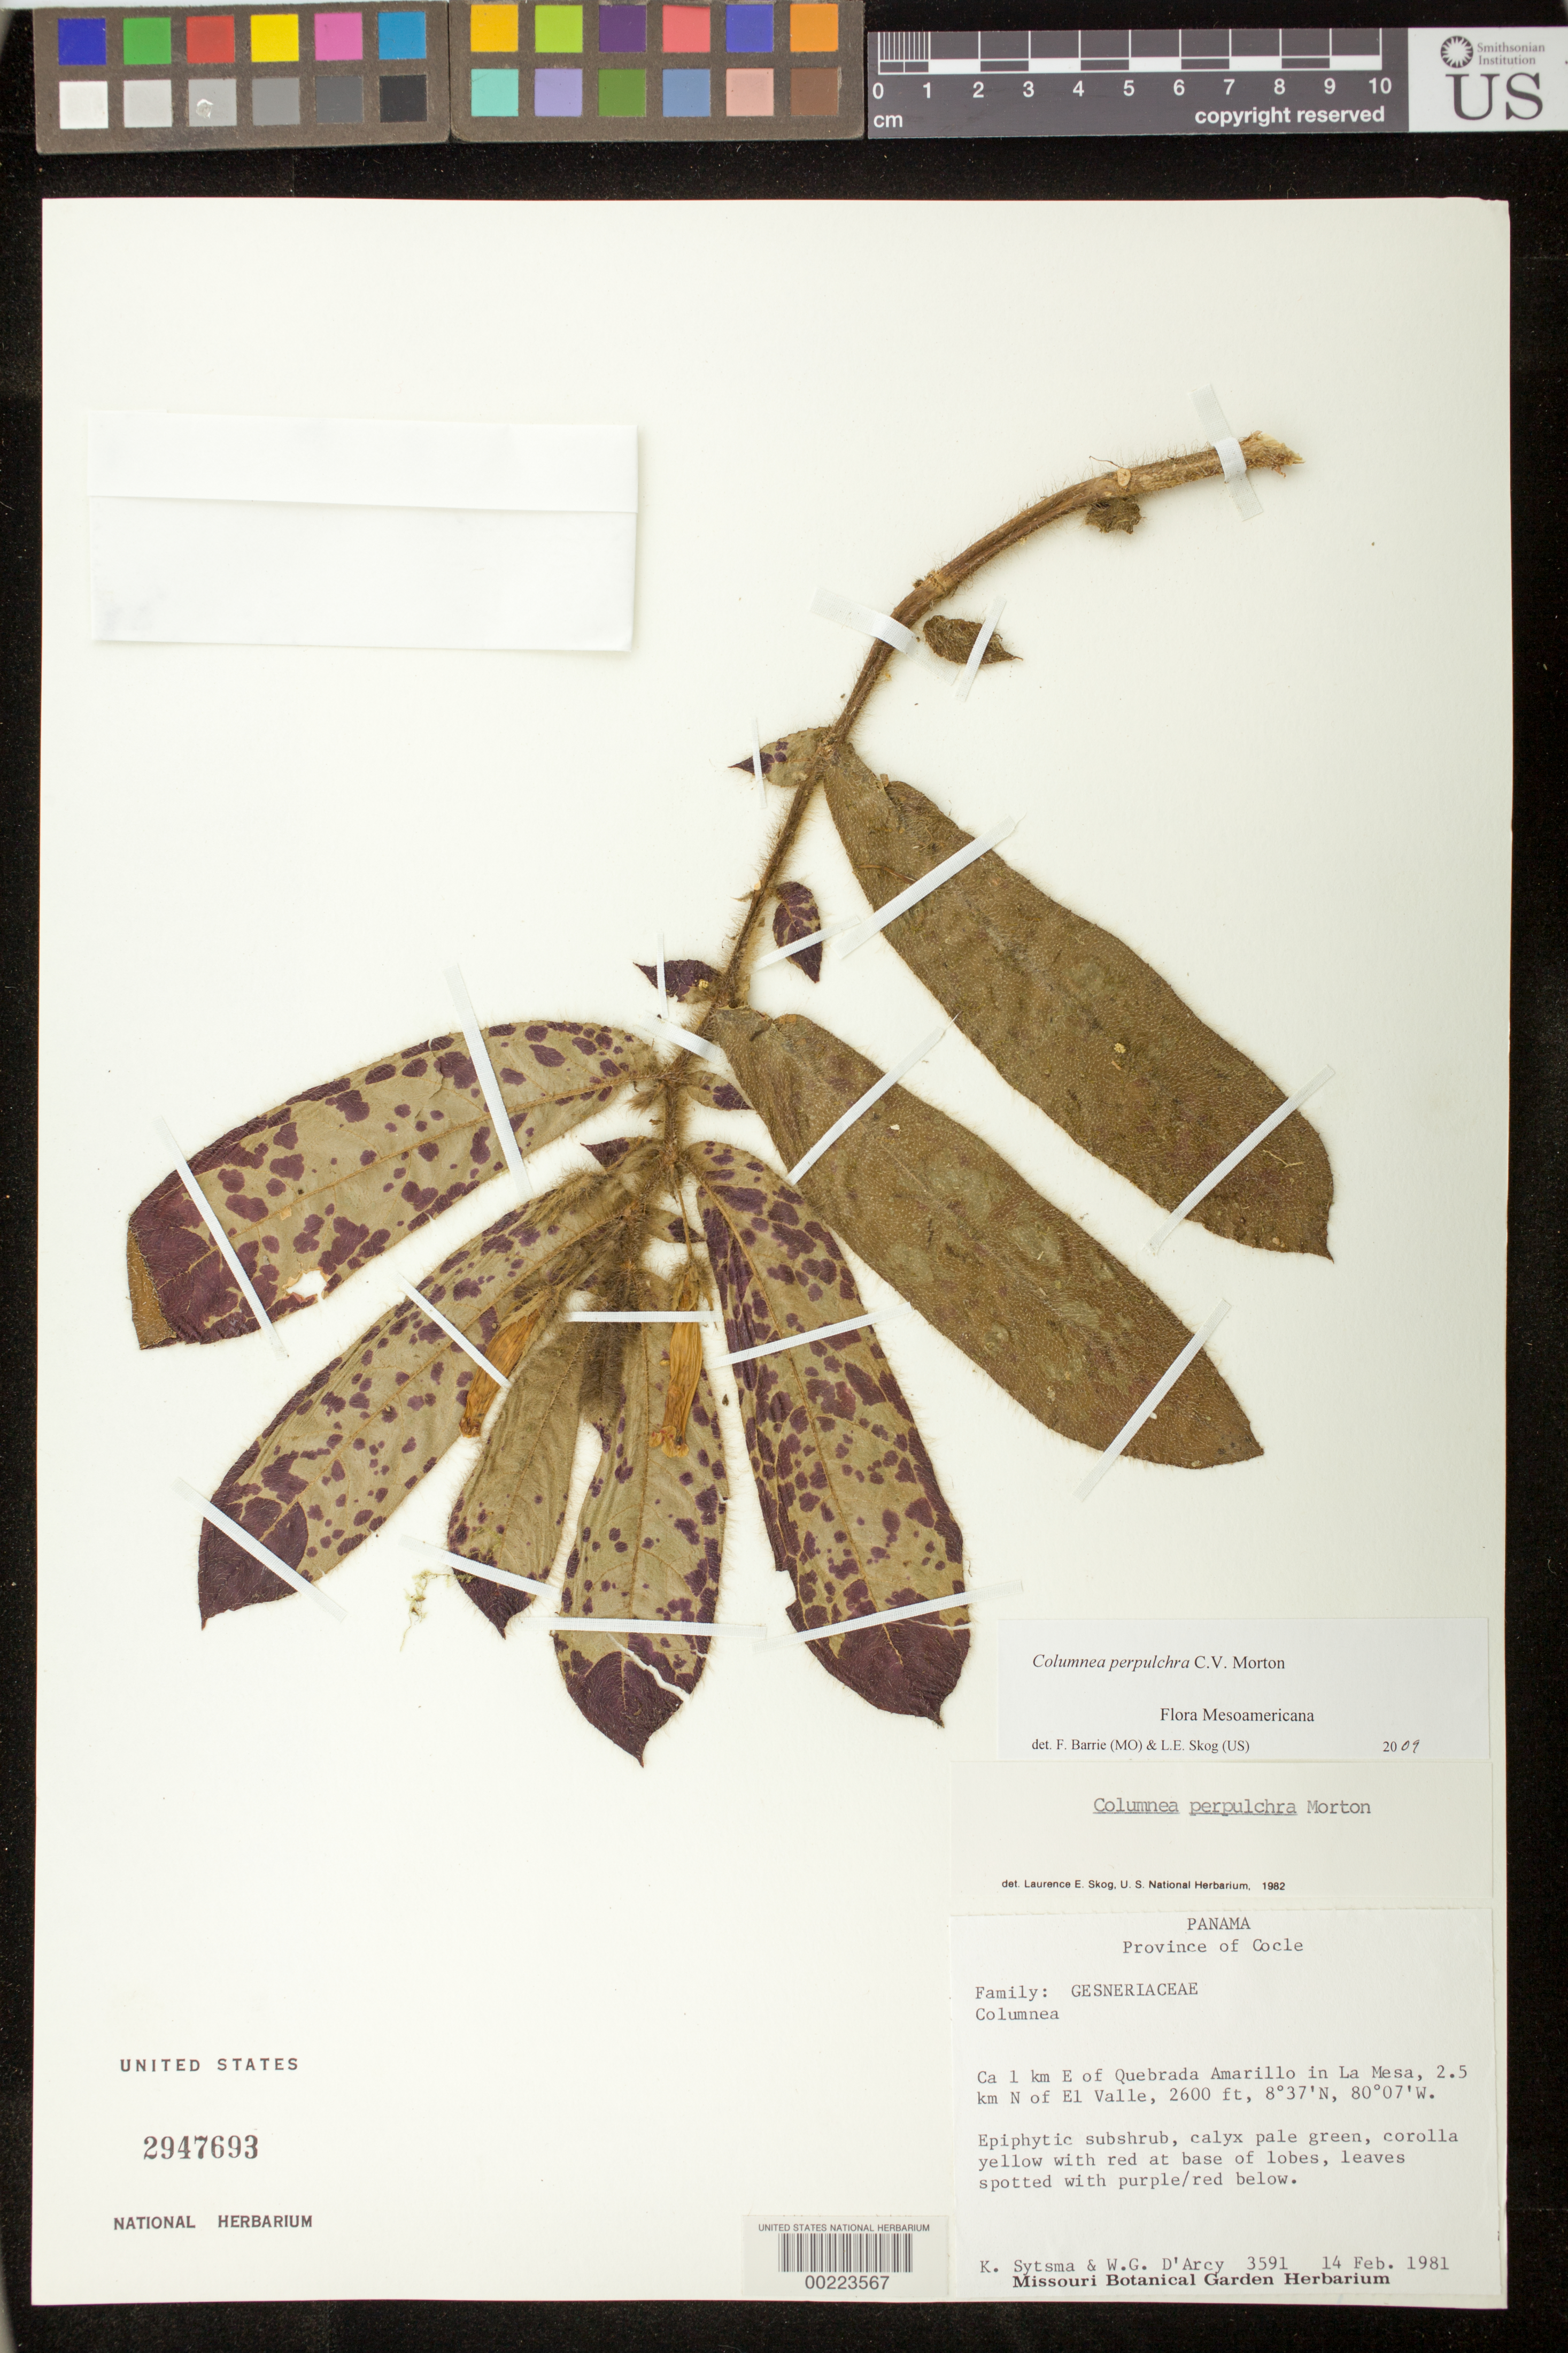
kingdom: Plantae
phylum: Tracheophyta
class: Magnoliopsida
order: Lamiales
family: Gesneriaceae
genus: Columnea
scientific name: Columnea perpulchra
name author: C.V. Morton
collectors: K. J. Sytsma & W. G. D'Arcy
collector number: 3591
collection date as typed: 14 Feb 1981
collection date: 1981-02-14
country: Panama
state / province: Coclé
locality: Ca. 1 km E of Quebrada Amarillo in La Mesa, 2.5 km N of El Valle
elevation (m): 792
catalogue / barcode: US 2947693